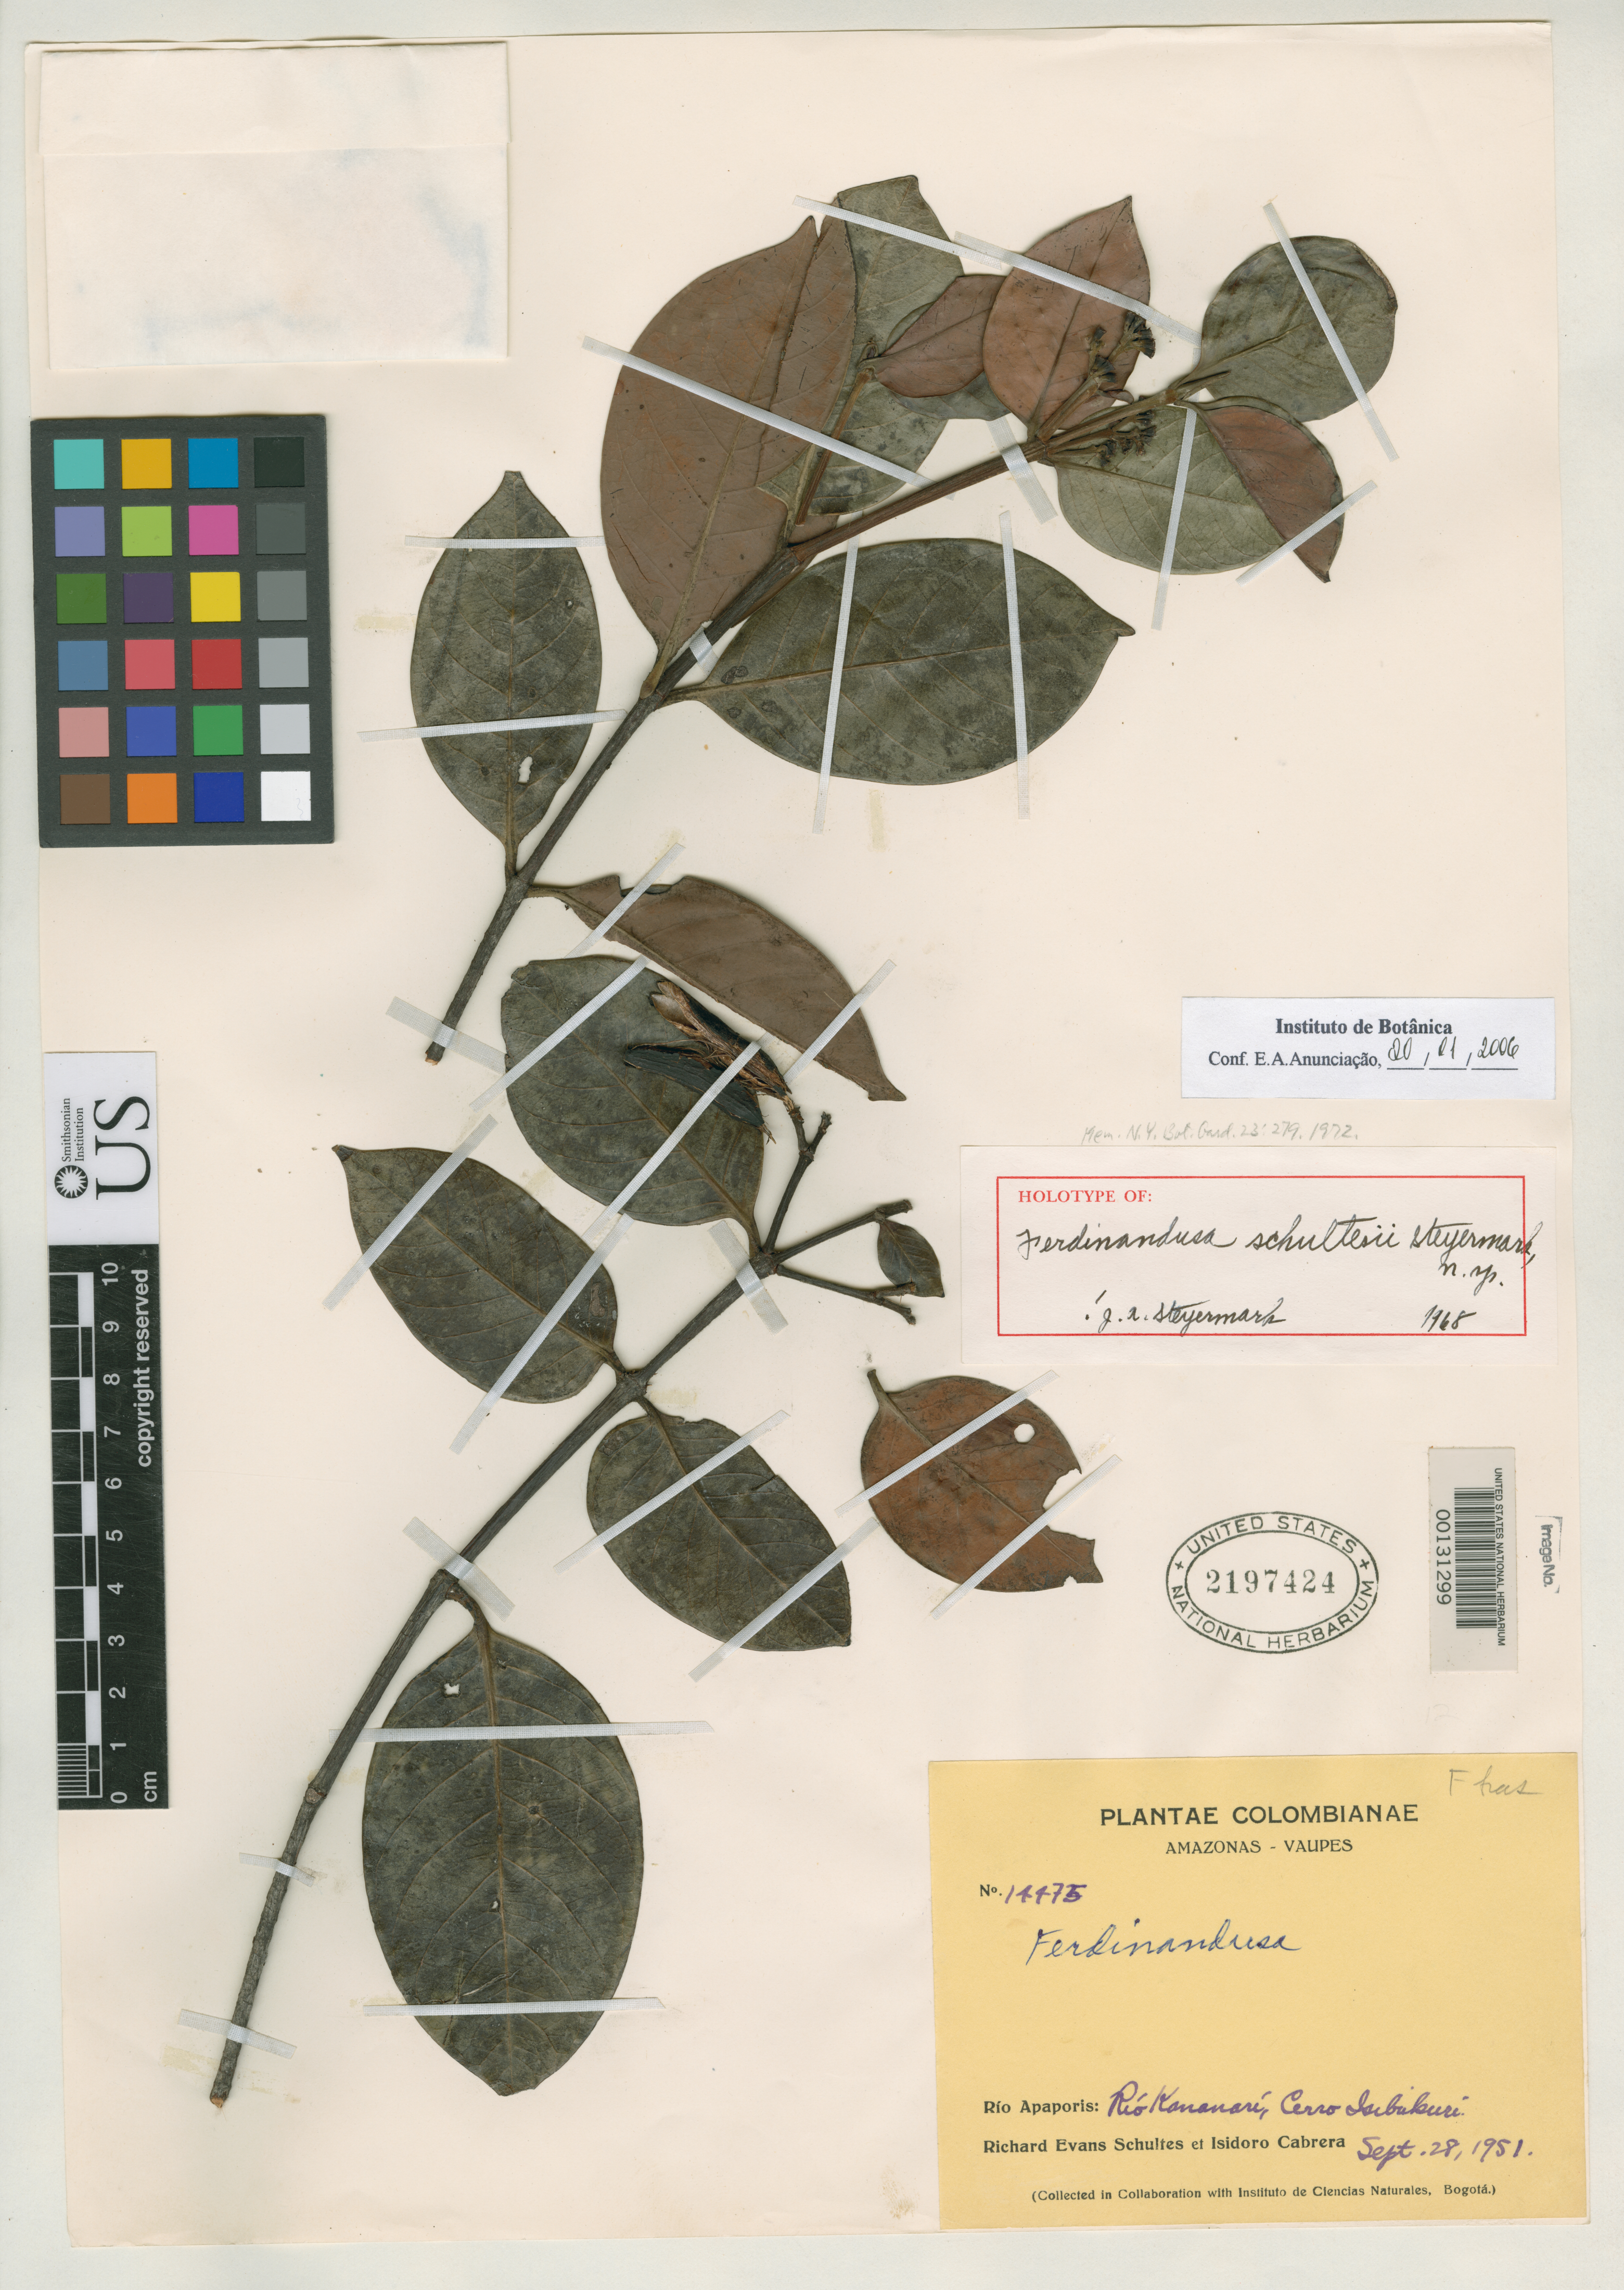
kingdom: Plantae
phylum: Tracheophyta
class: Magnoliopsida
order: Gentianales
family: Rubiaceae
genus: Ferdinandusa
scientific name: Ferdinandusa schultesii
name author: Steyerm.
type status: Holotype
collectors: R. E. Schultes & I. Cabrera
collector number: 14475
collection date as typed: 28 Sep 1951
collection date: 1951-09-28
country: Colombia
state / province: Amazônas / Vaupés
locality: Rio Apaporis, Rio Kananari, Cerro Isibukuri.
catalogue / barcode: US 2197424